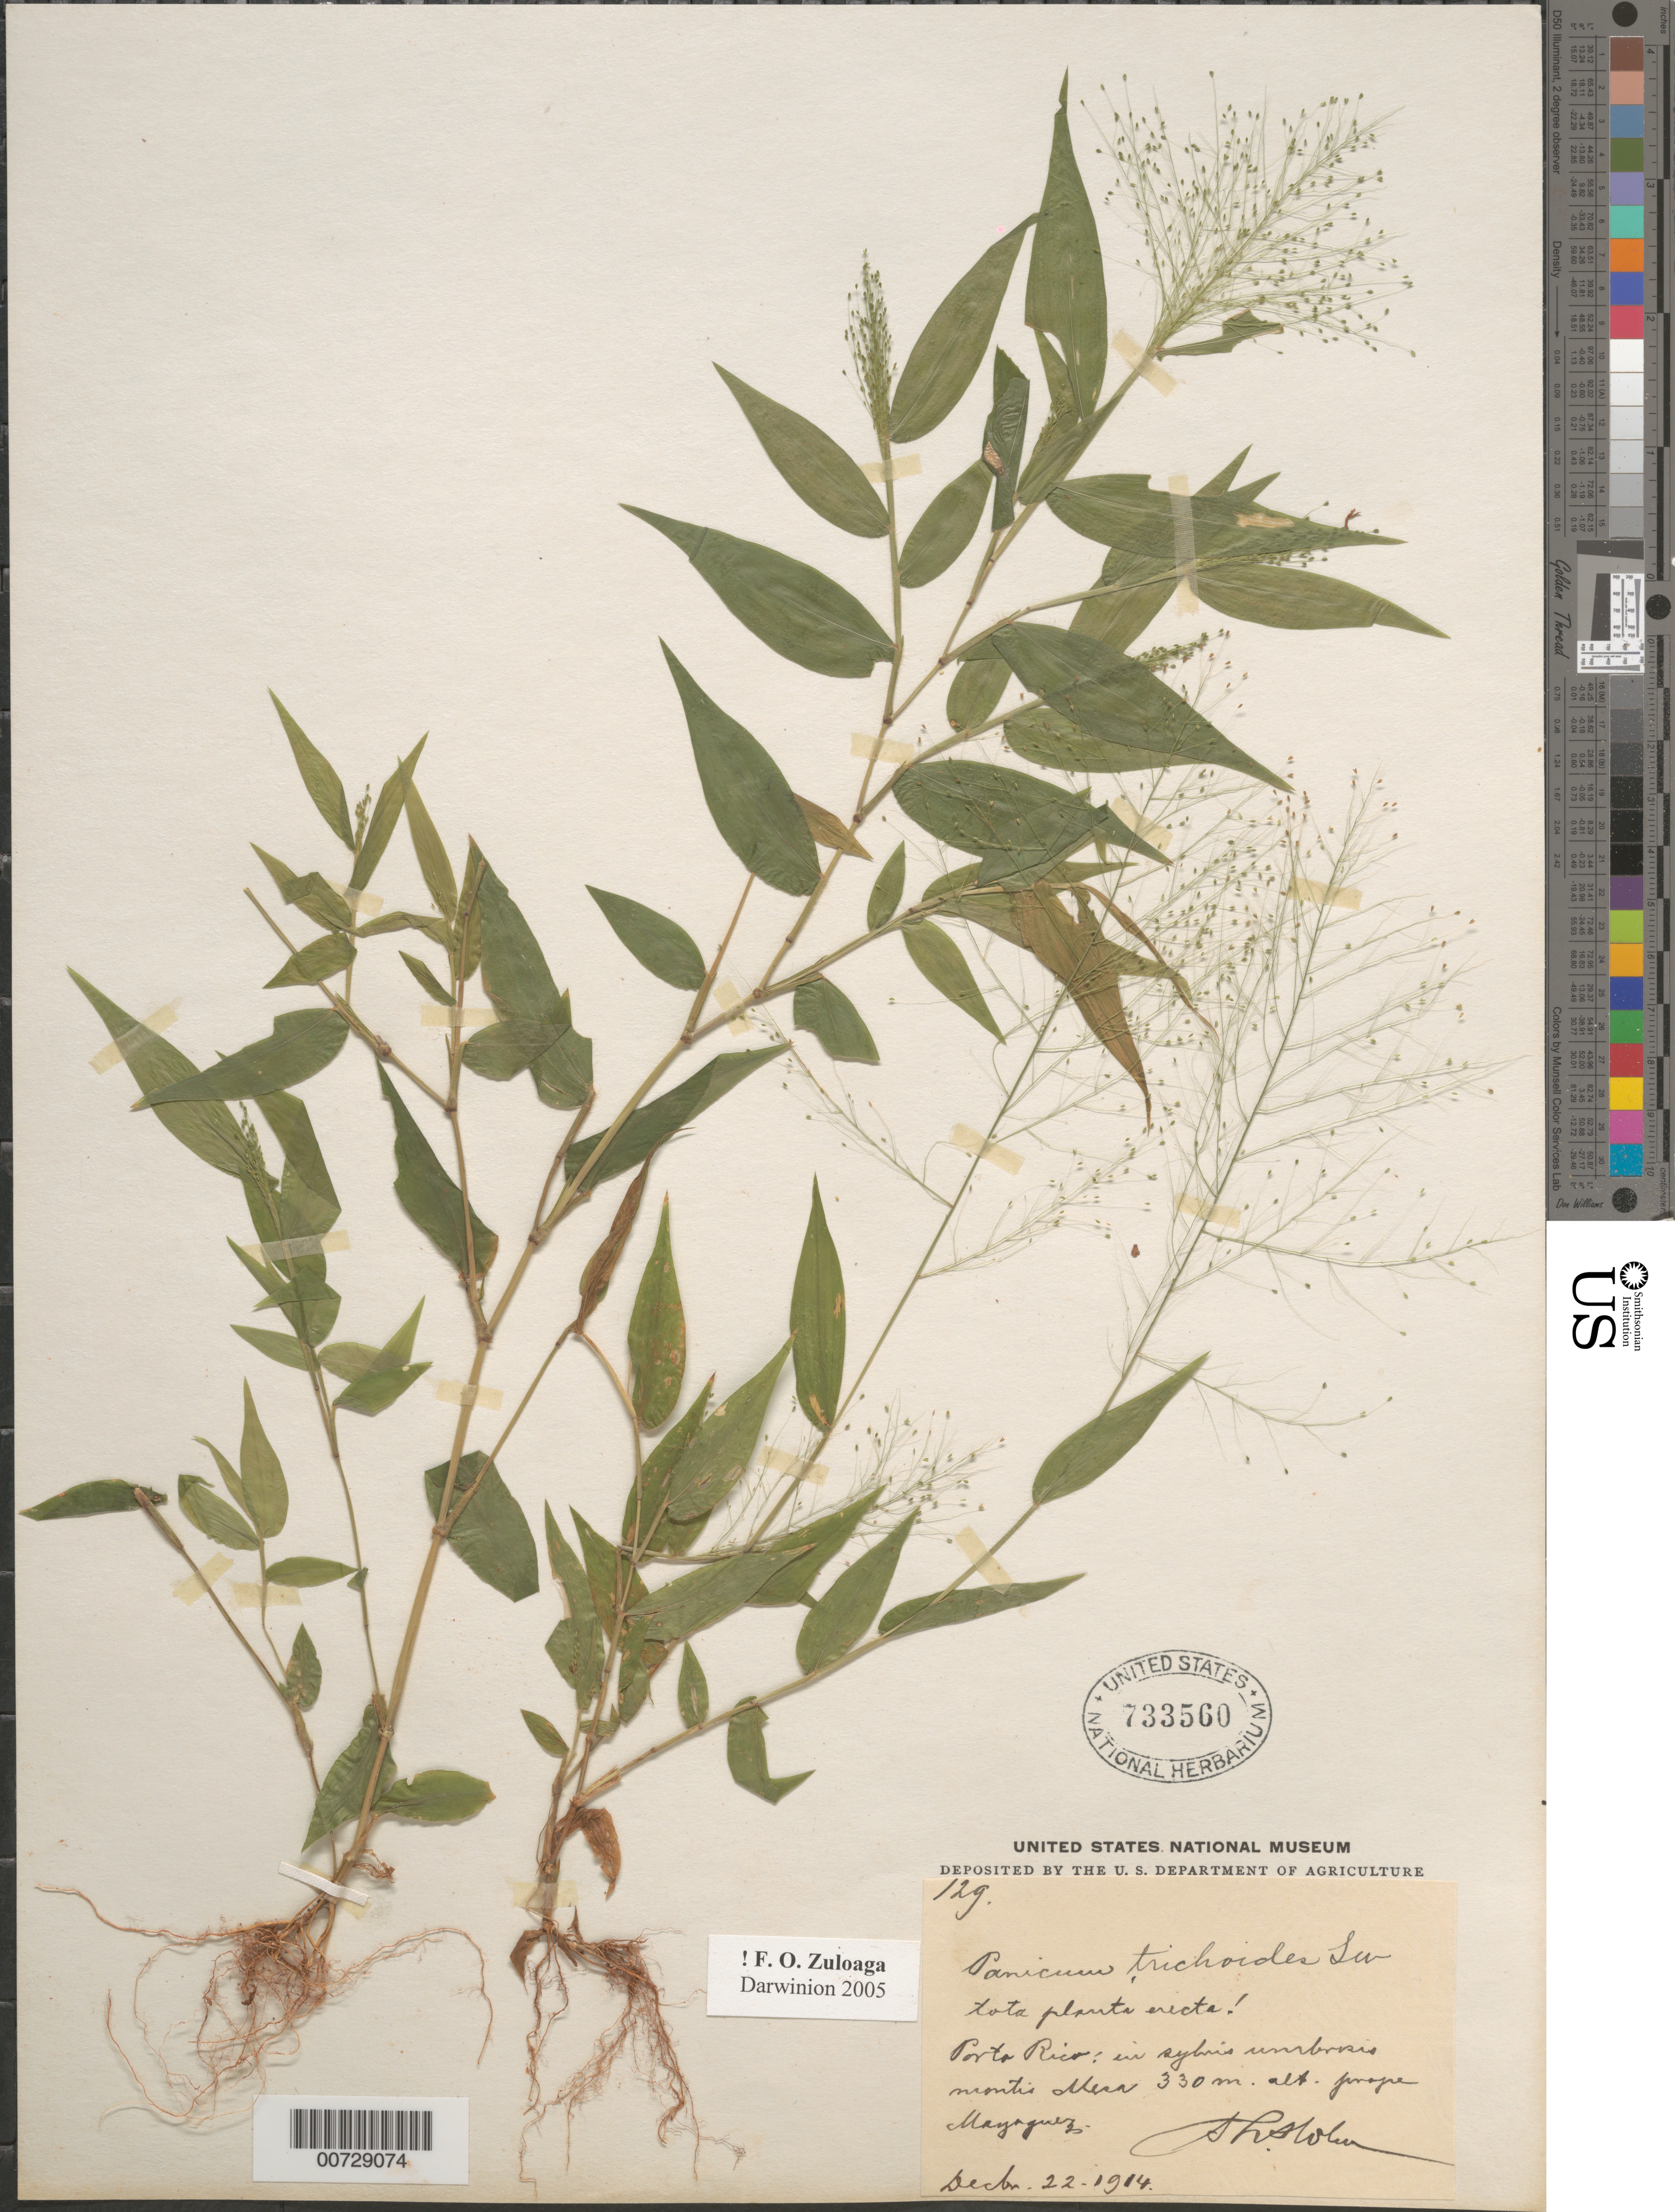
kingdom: Plantae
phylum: Tracheophyta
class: Liliopsida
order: Poales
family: Poaceae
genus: Panicum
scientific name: Panicum trichoides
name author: Sw.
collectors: H. T. Holm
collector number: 129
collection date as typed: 22 Dec 1914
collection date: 1914-12-22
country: Puerto Rico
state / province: Mayagüez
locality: Montis Mesa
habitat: In sylvis umbrosis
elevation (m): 330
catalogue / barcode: US 733560